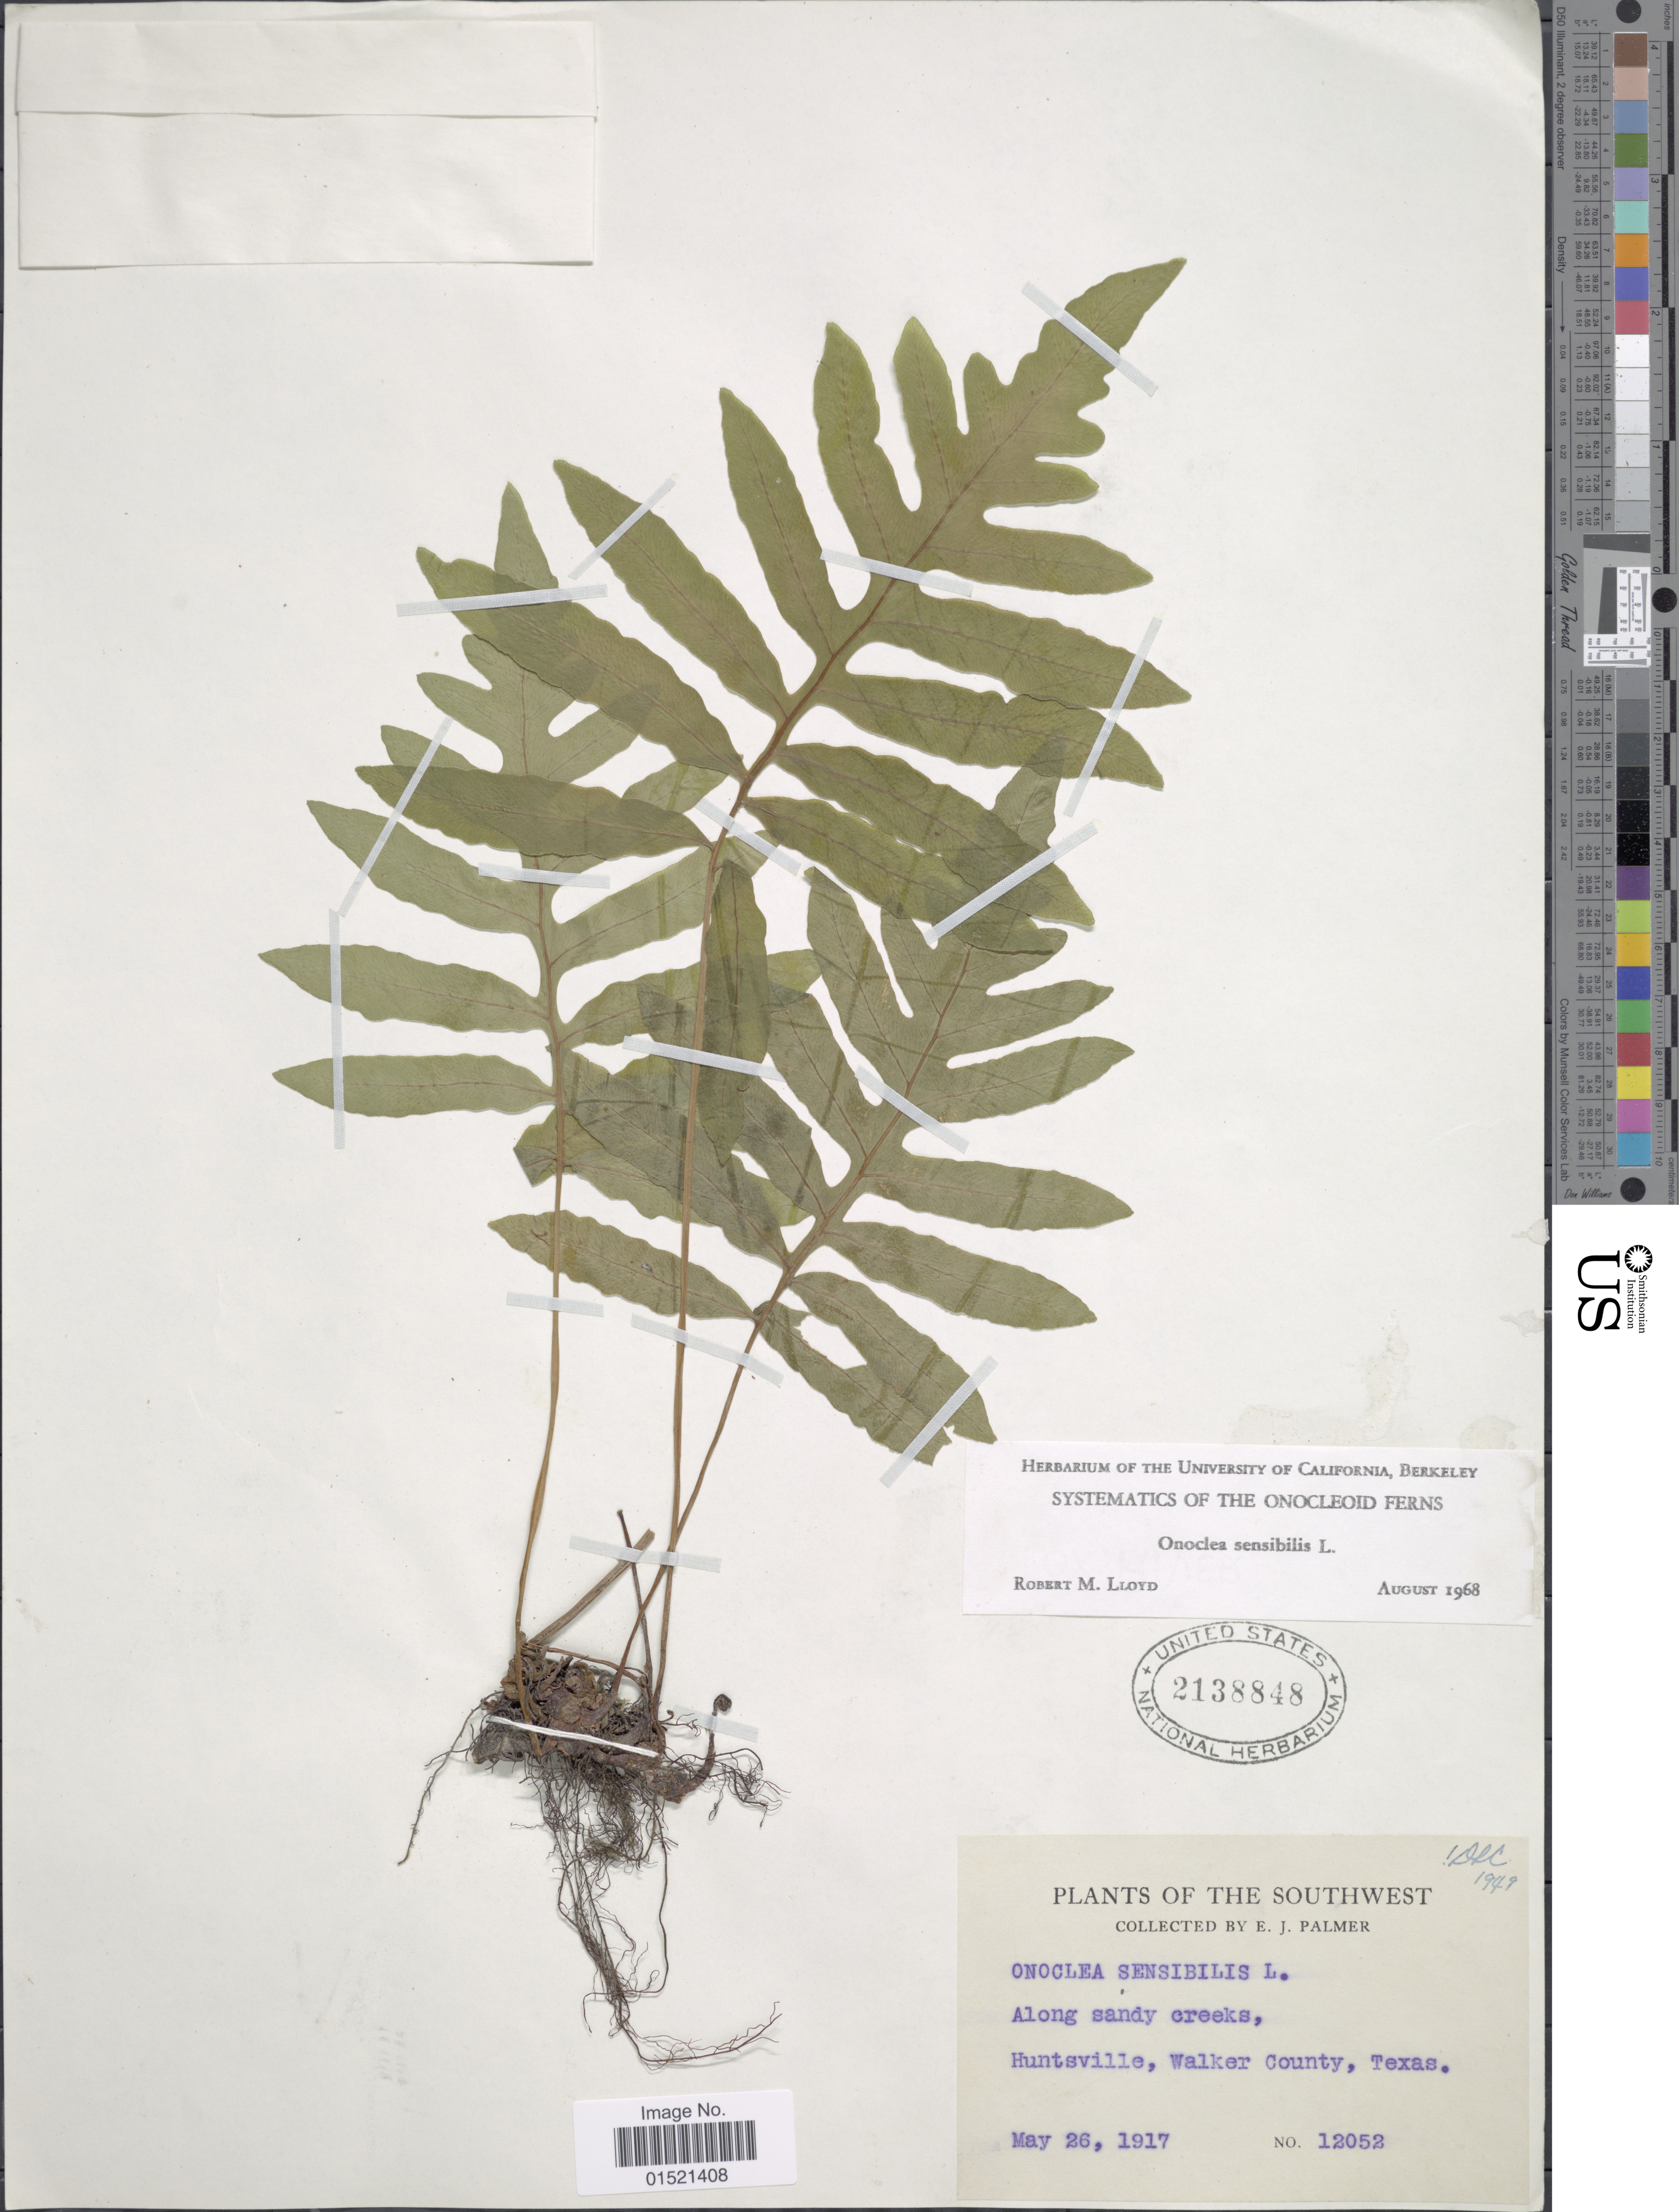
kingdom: Plantae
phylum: Tracheophyta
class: Polypodiopsida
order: Polypodiales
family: Onocleaceae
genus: Onoclea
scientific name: Onoclea sensibilis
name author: L.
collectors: E. J. Palmer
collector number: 12052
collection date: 1917-05-26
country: United States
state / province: Texas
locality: The Southwest, Along sandy creeks, Huntsville, Walker County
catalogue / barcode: US 2138848